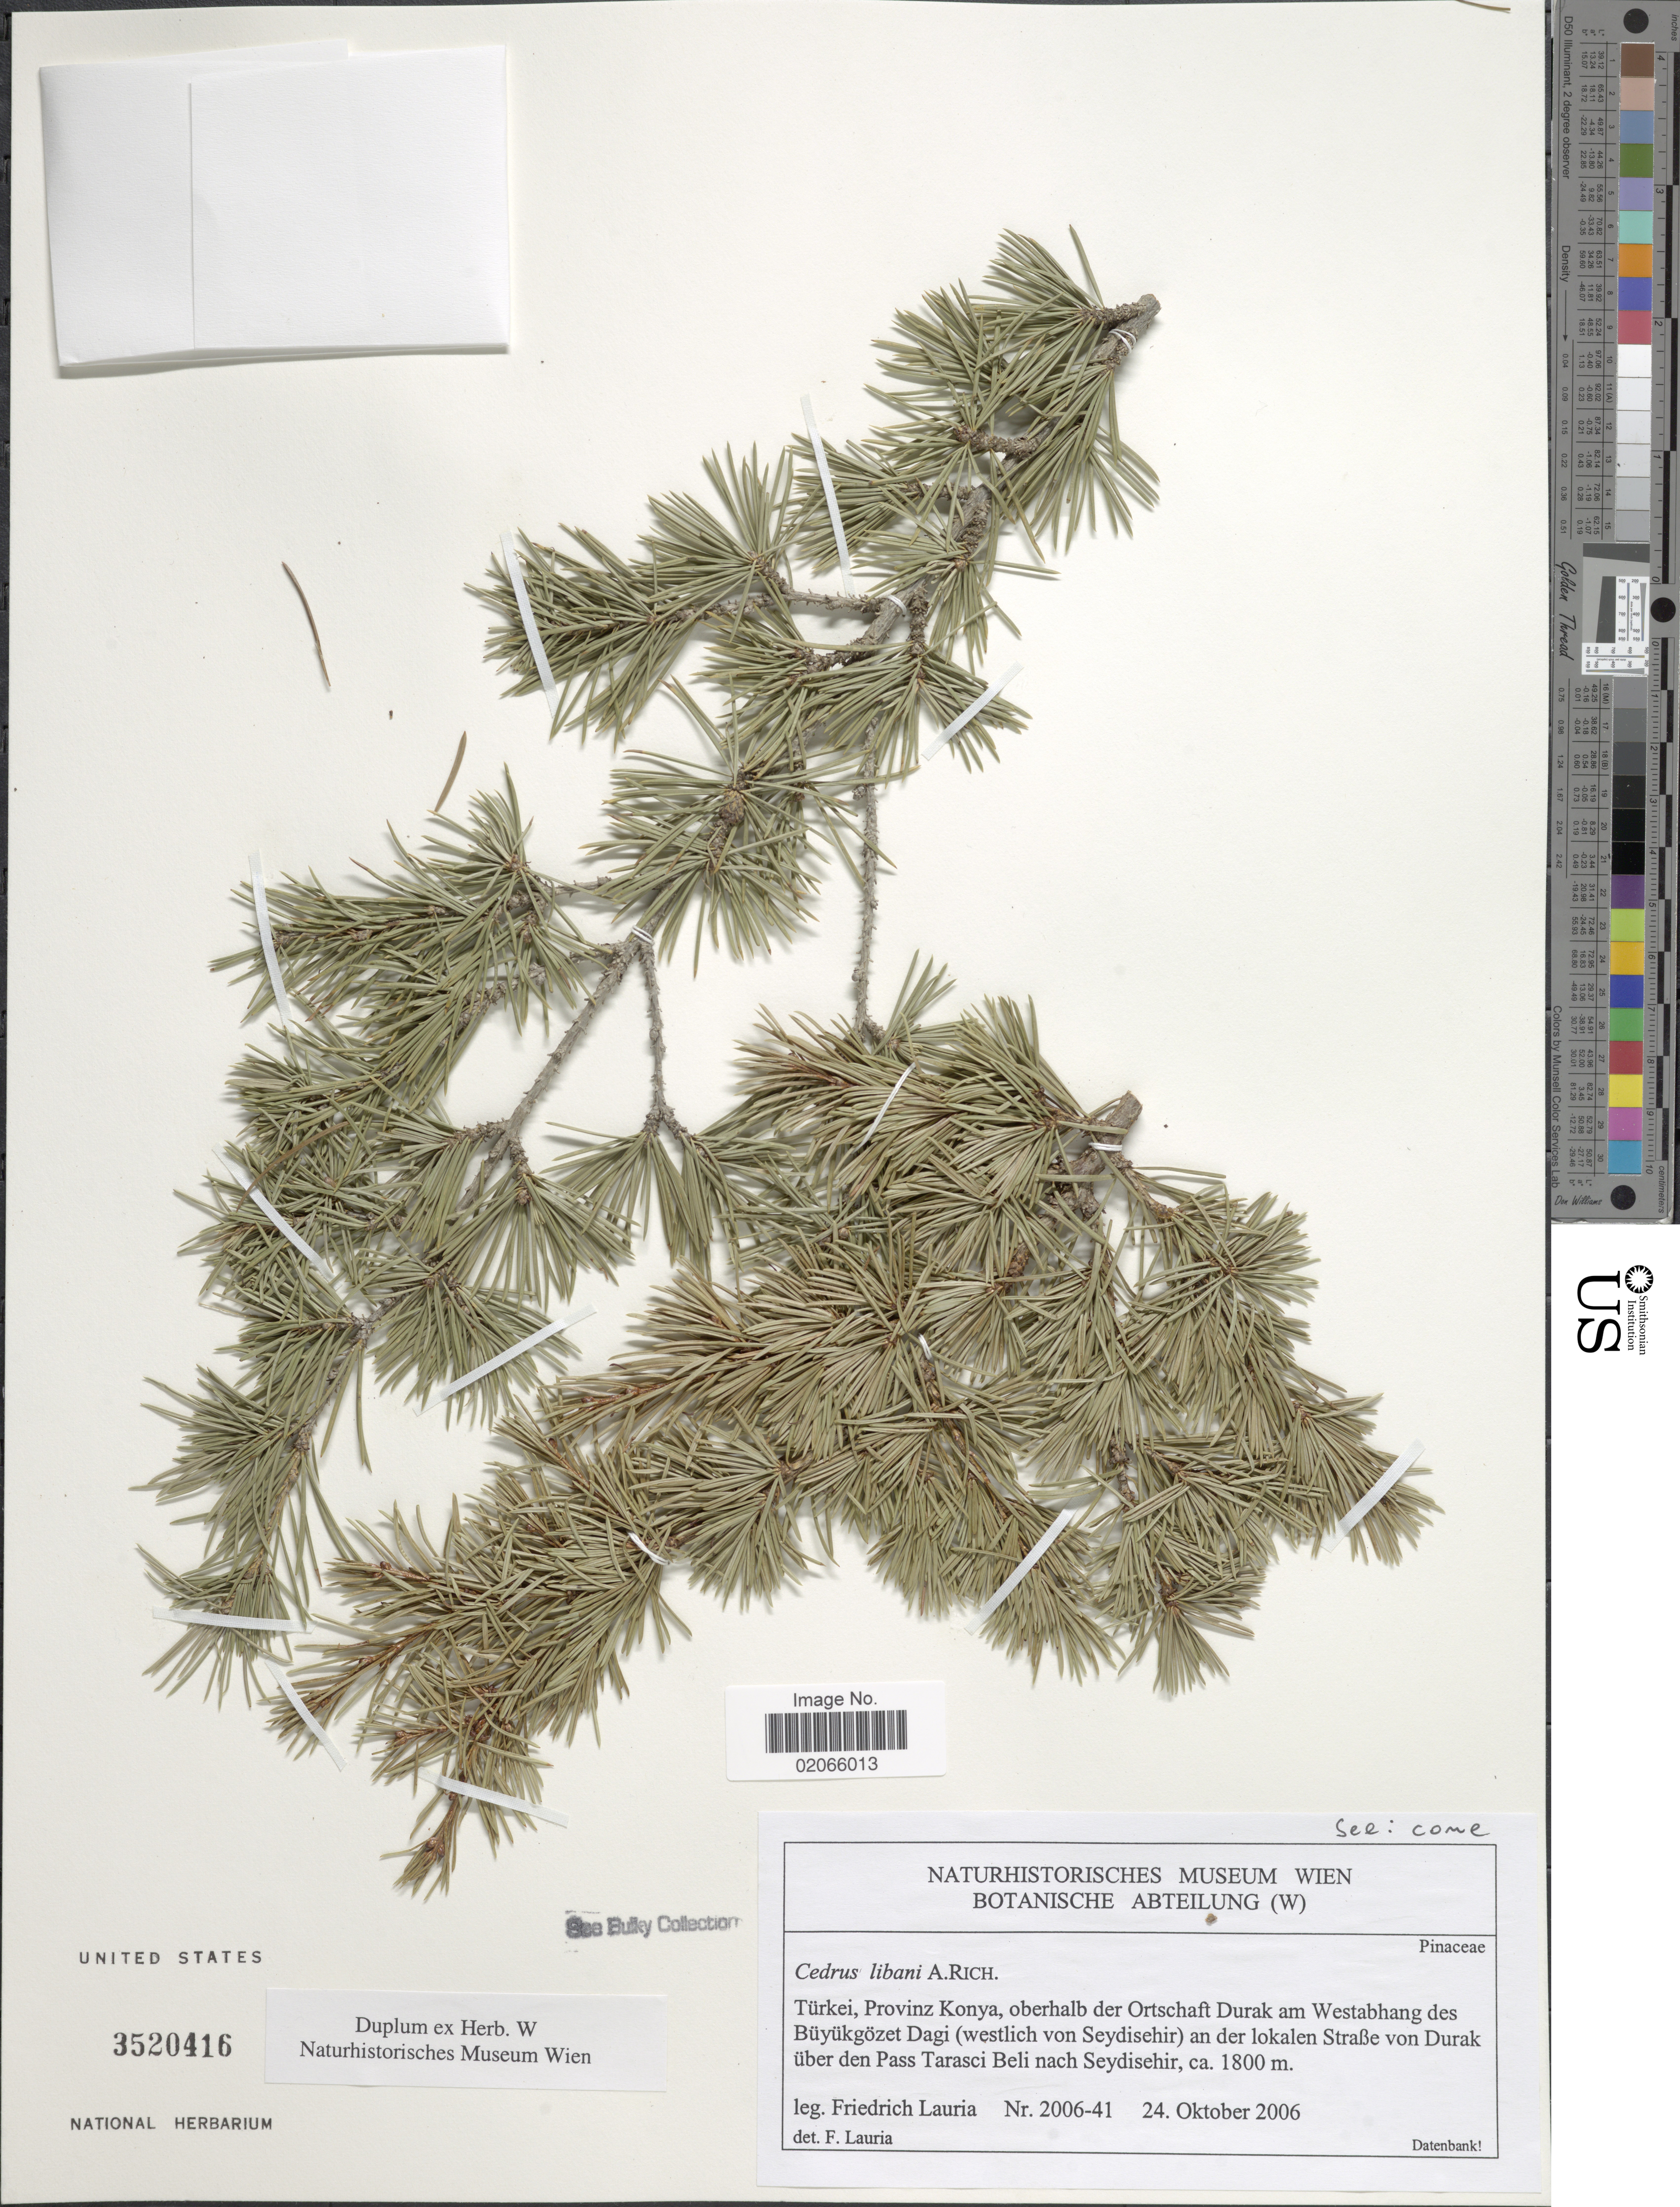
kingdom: Plantae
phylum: Tracheophyta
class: Pinopsida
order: Pinales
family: Pinaceae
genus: Cedrus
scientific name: Cedrus libani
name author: A. Rich.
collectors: F. Lauria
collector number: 2006-41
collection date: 2006-10-24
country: Turkey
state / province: Konya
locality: Turkei, oberhalb der Ortschaft Durak am Westabhang des Buyukgozet Dagi (westlich von Seydisehir) an der lokalen Strabe von Durak uber den Pass Tarasci Beli nach Seydisehir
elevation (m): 1800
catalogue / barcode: US 3520416